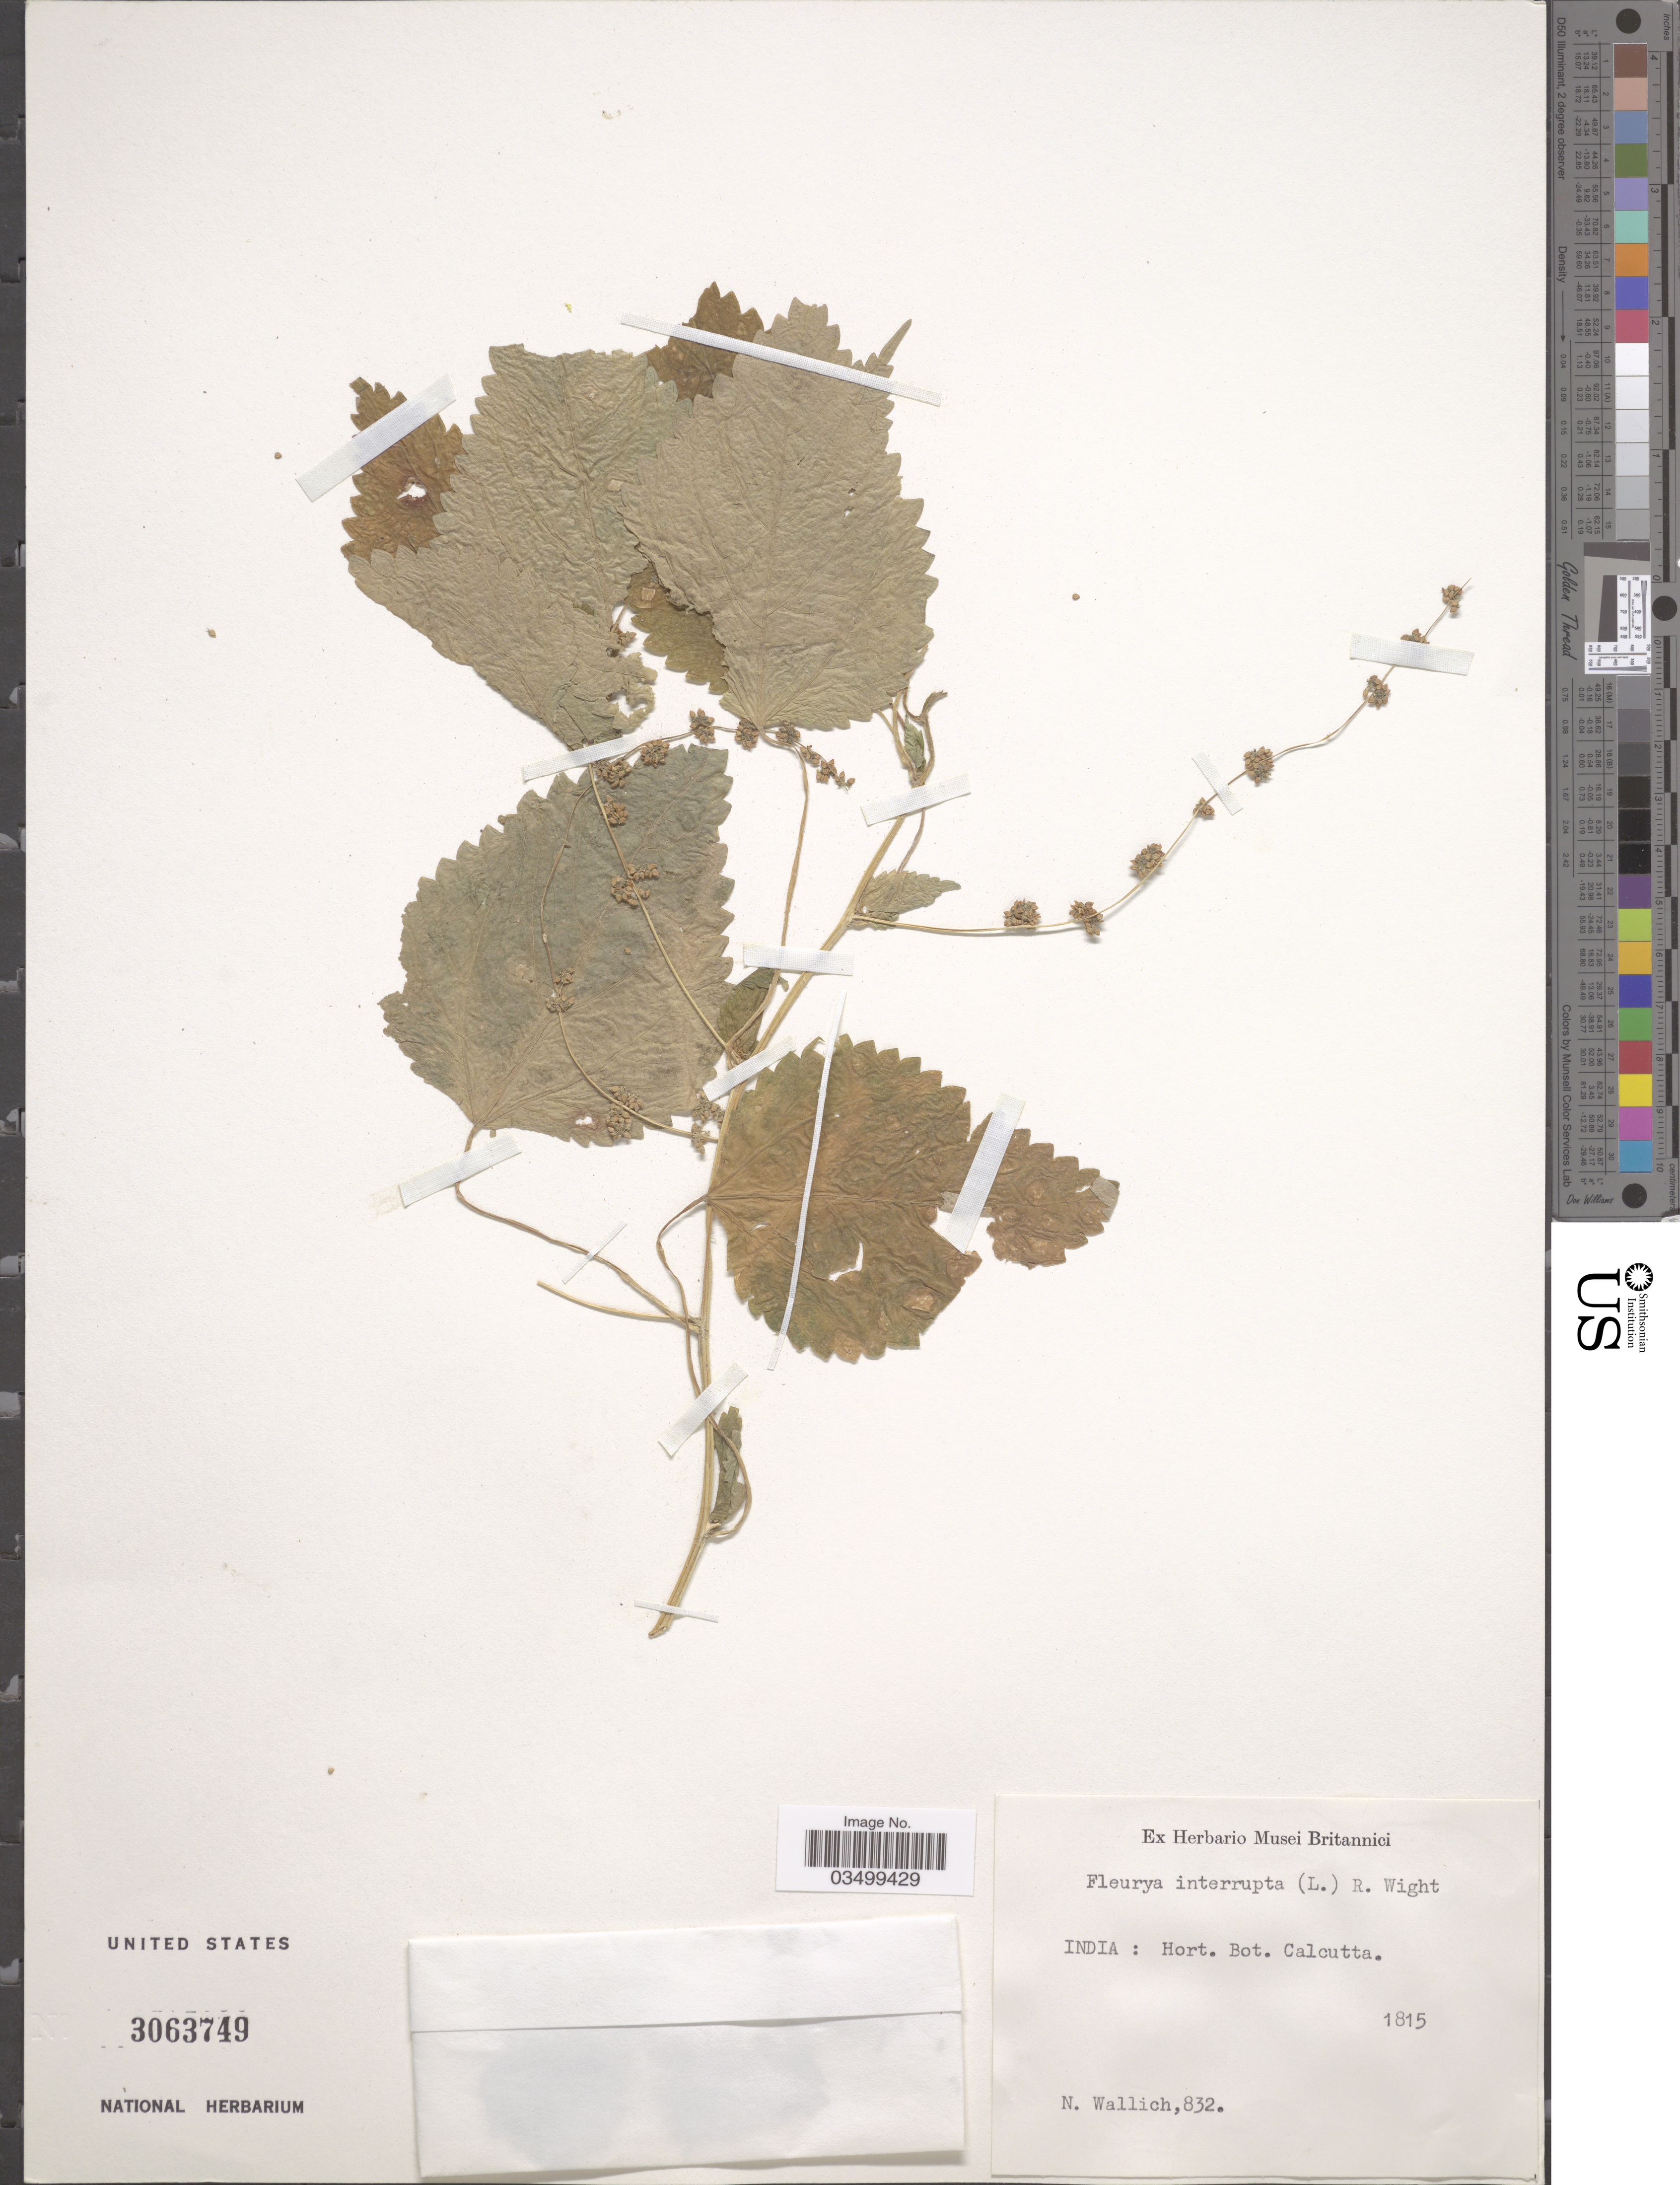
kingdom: Plantae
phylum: Tracheophyta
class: Magnoliopsida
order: Rosales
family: Urticaceae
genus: Laportea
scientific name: Laportea interrupta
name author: (L.) Chew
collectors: N. Wallich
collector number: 832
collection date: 1815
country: India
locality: Hort. Bot. Calcutta.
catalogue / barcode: US 3063749